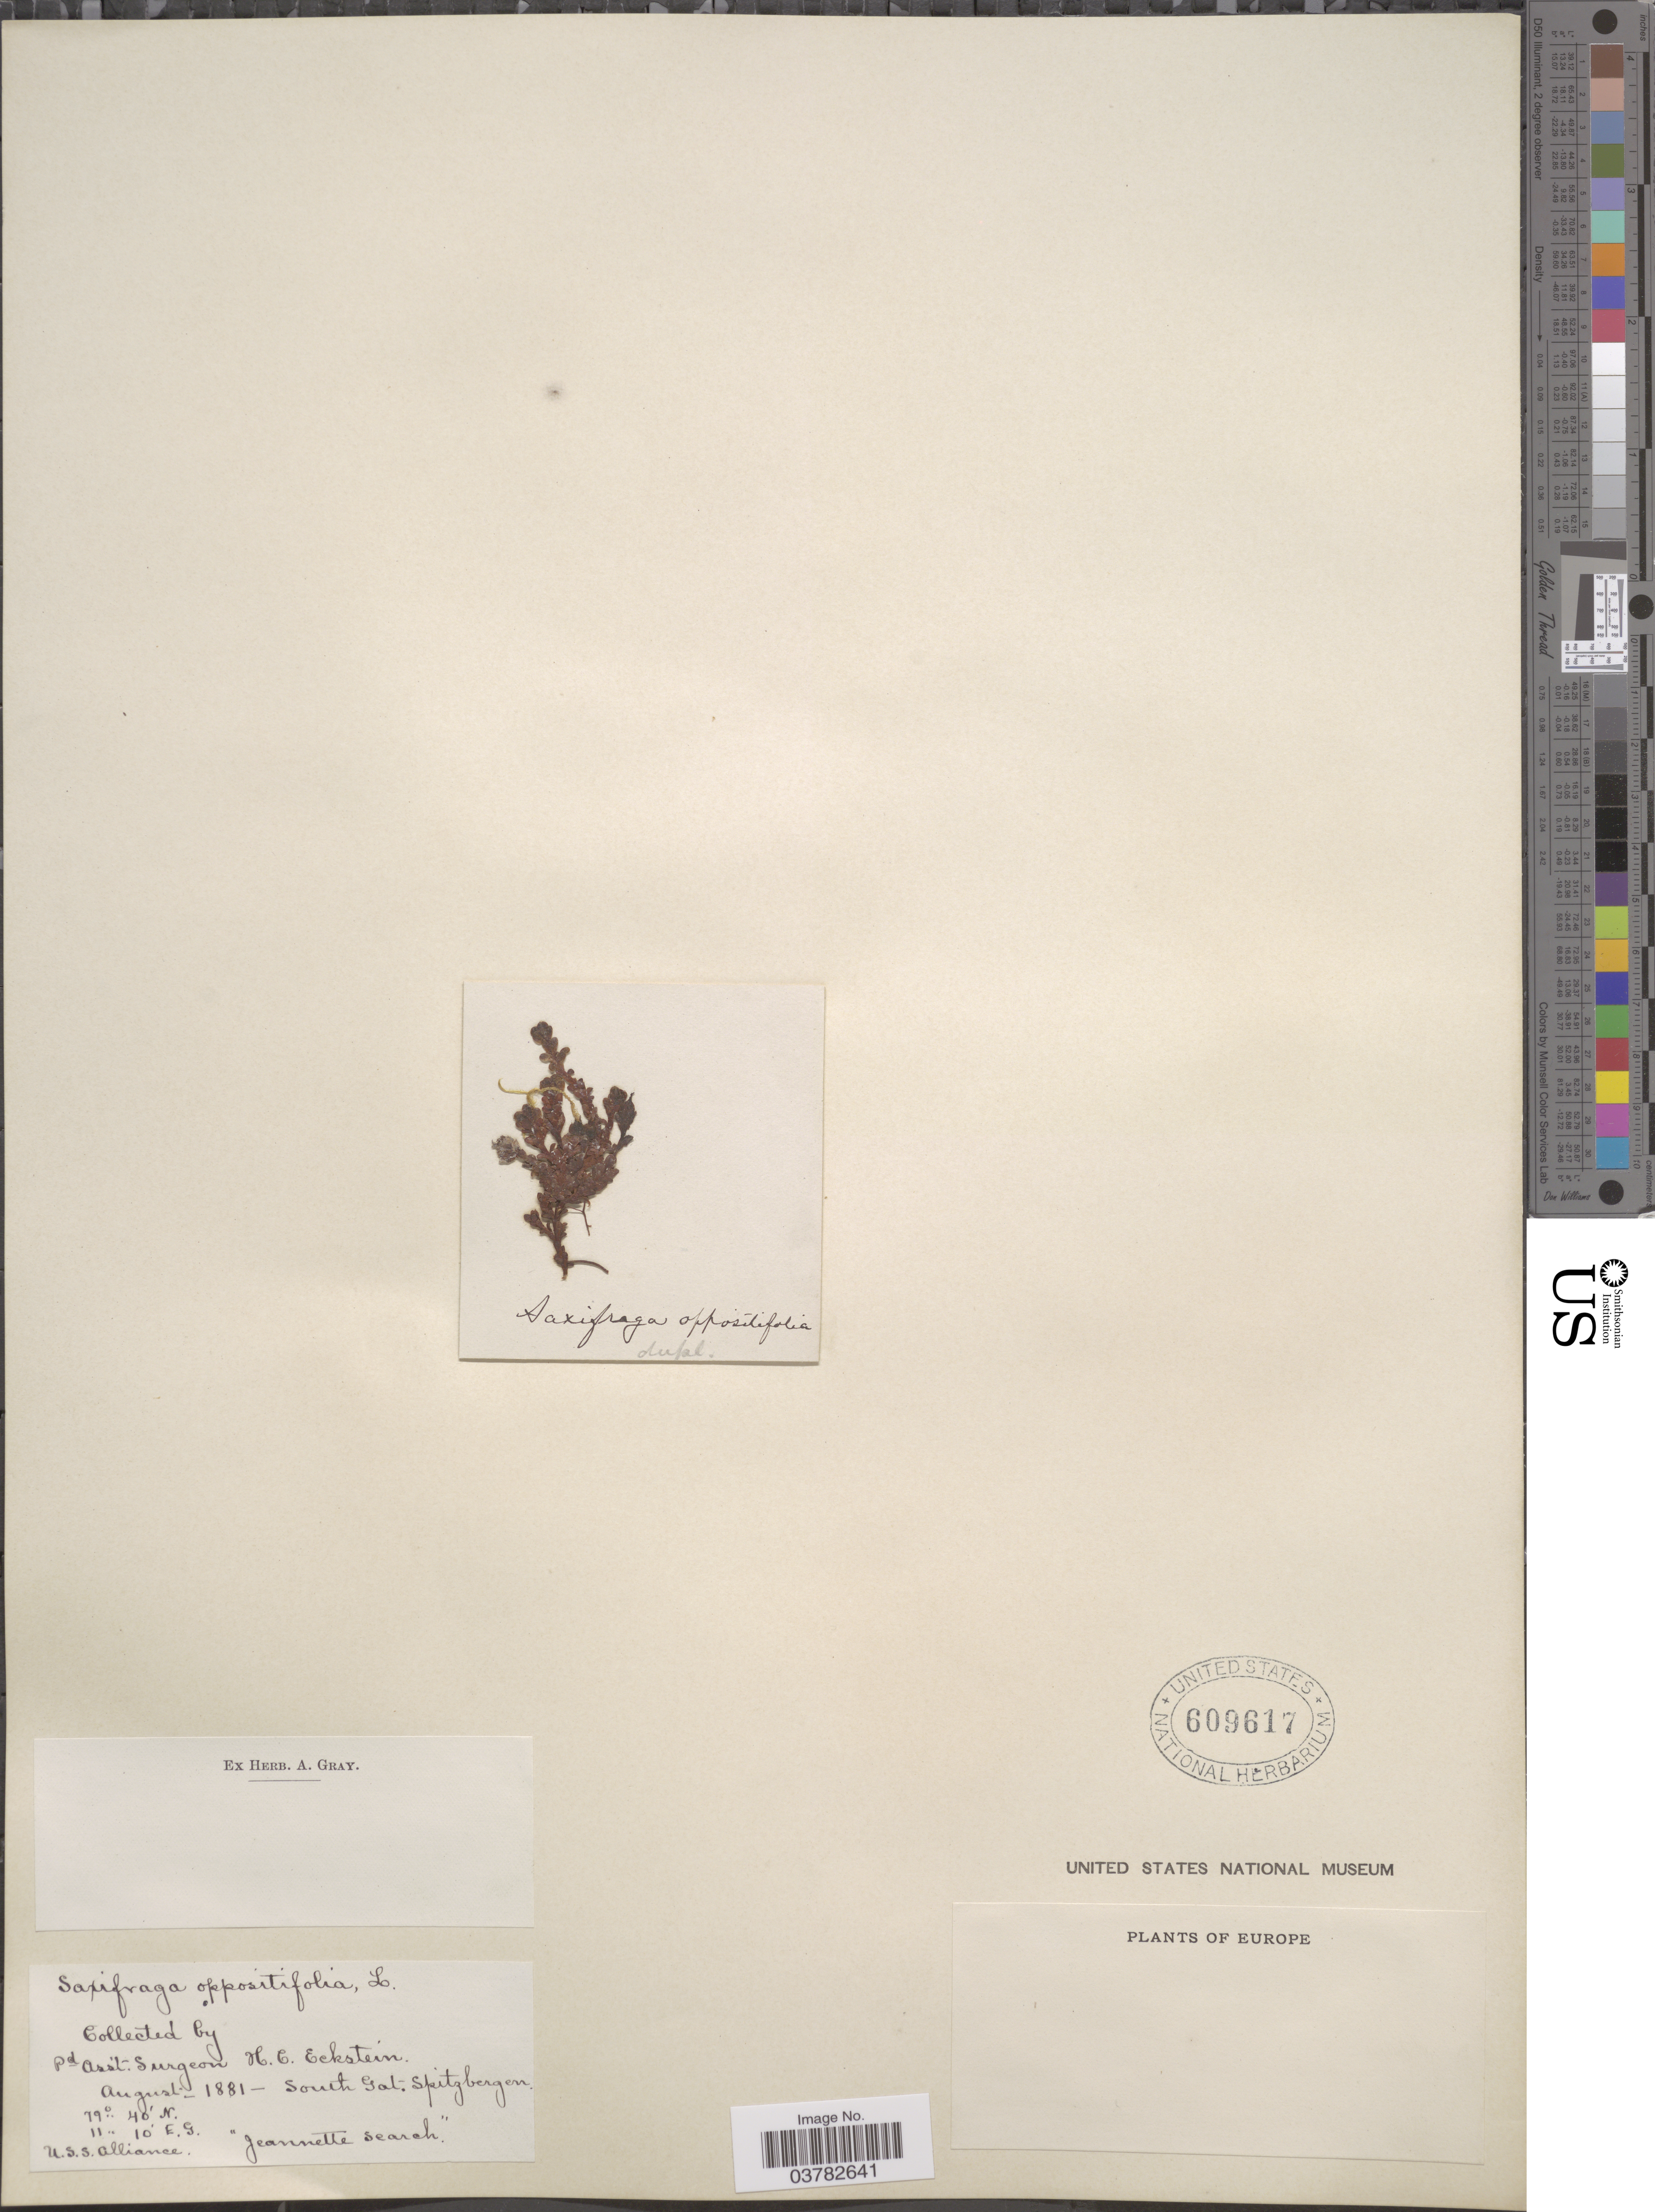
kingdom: Plantae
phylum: Tracheophyta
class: Magnoliopsida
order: Saxifragales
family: Saxifragaceae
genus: Saxifraga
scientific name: Saxifraga oppositifolia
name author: L.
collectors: H. Eckstein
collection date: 1881-08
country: Norway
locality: South Gat. Spitzbergen. Europe.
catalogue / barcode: US 609617